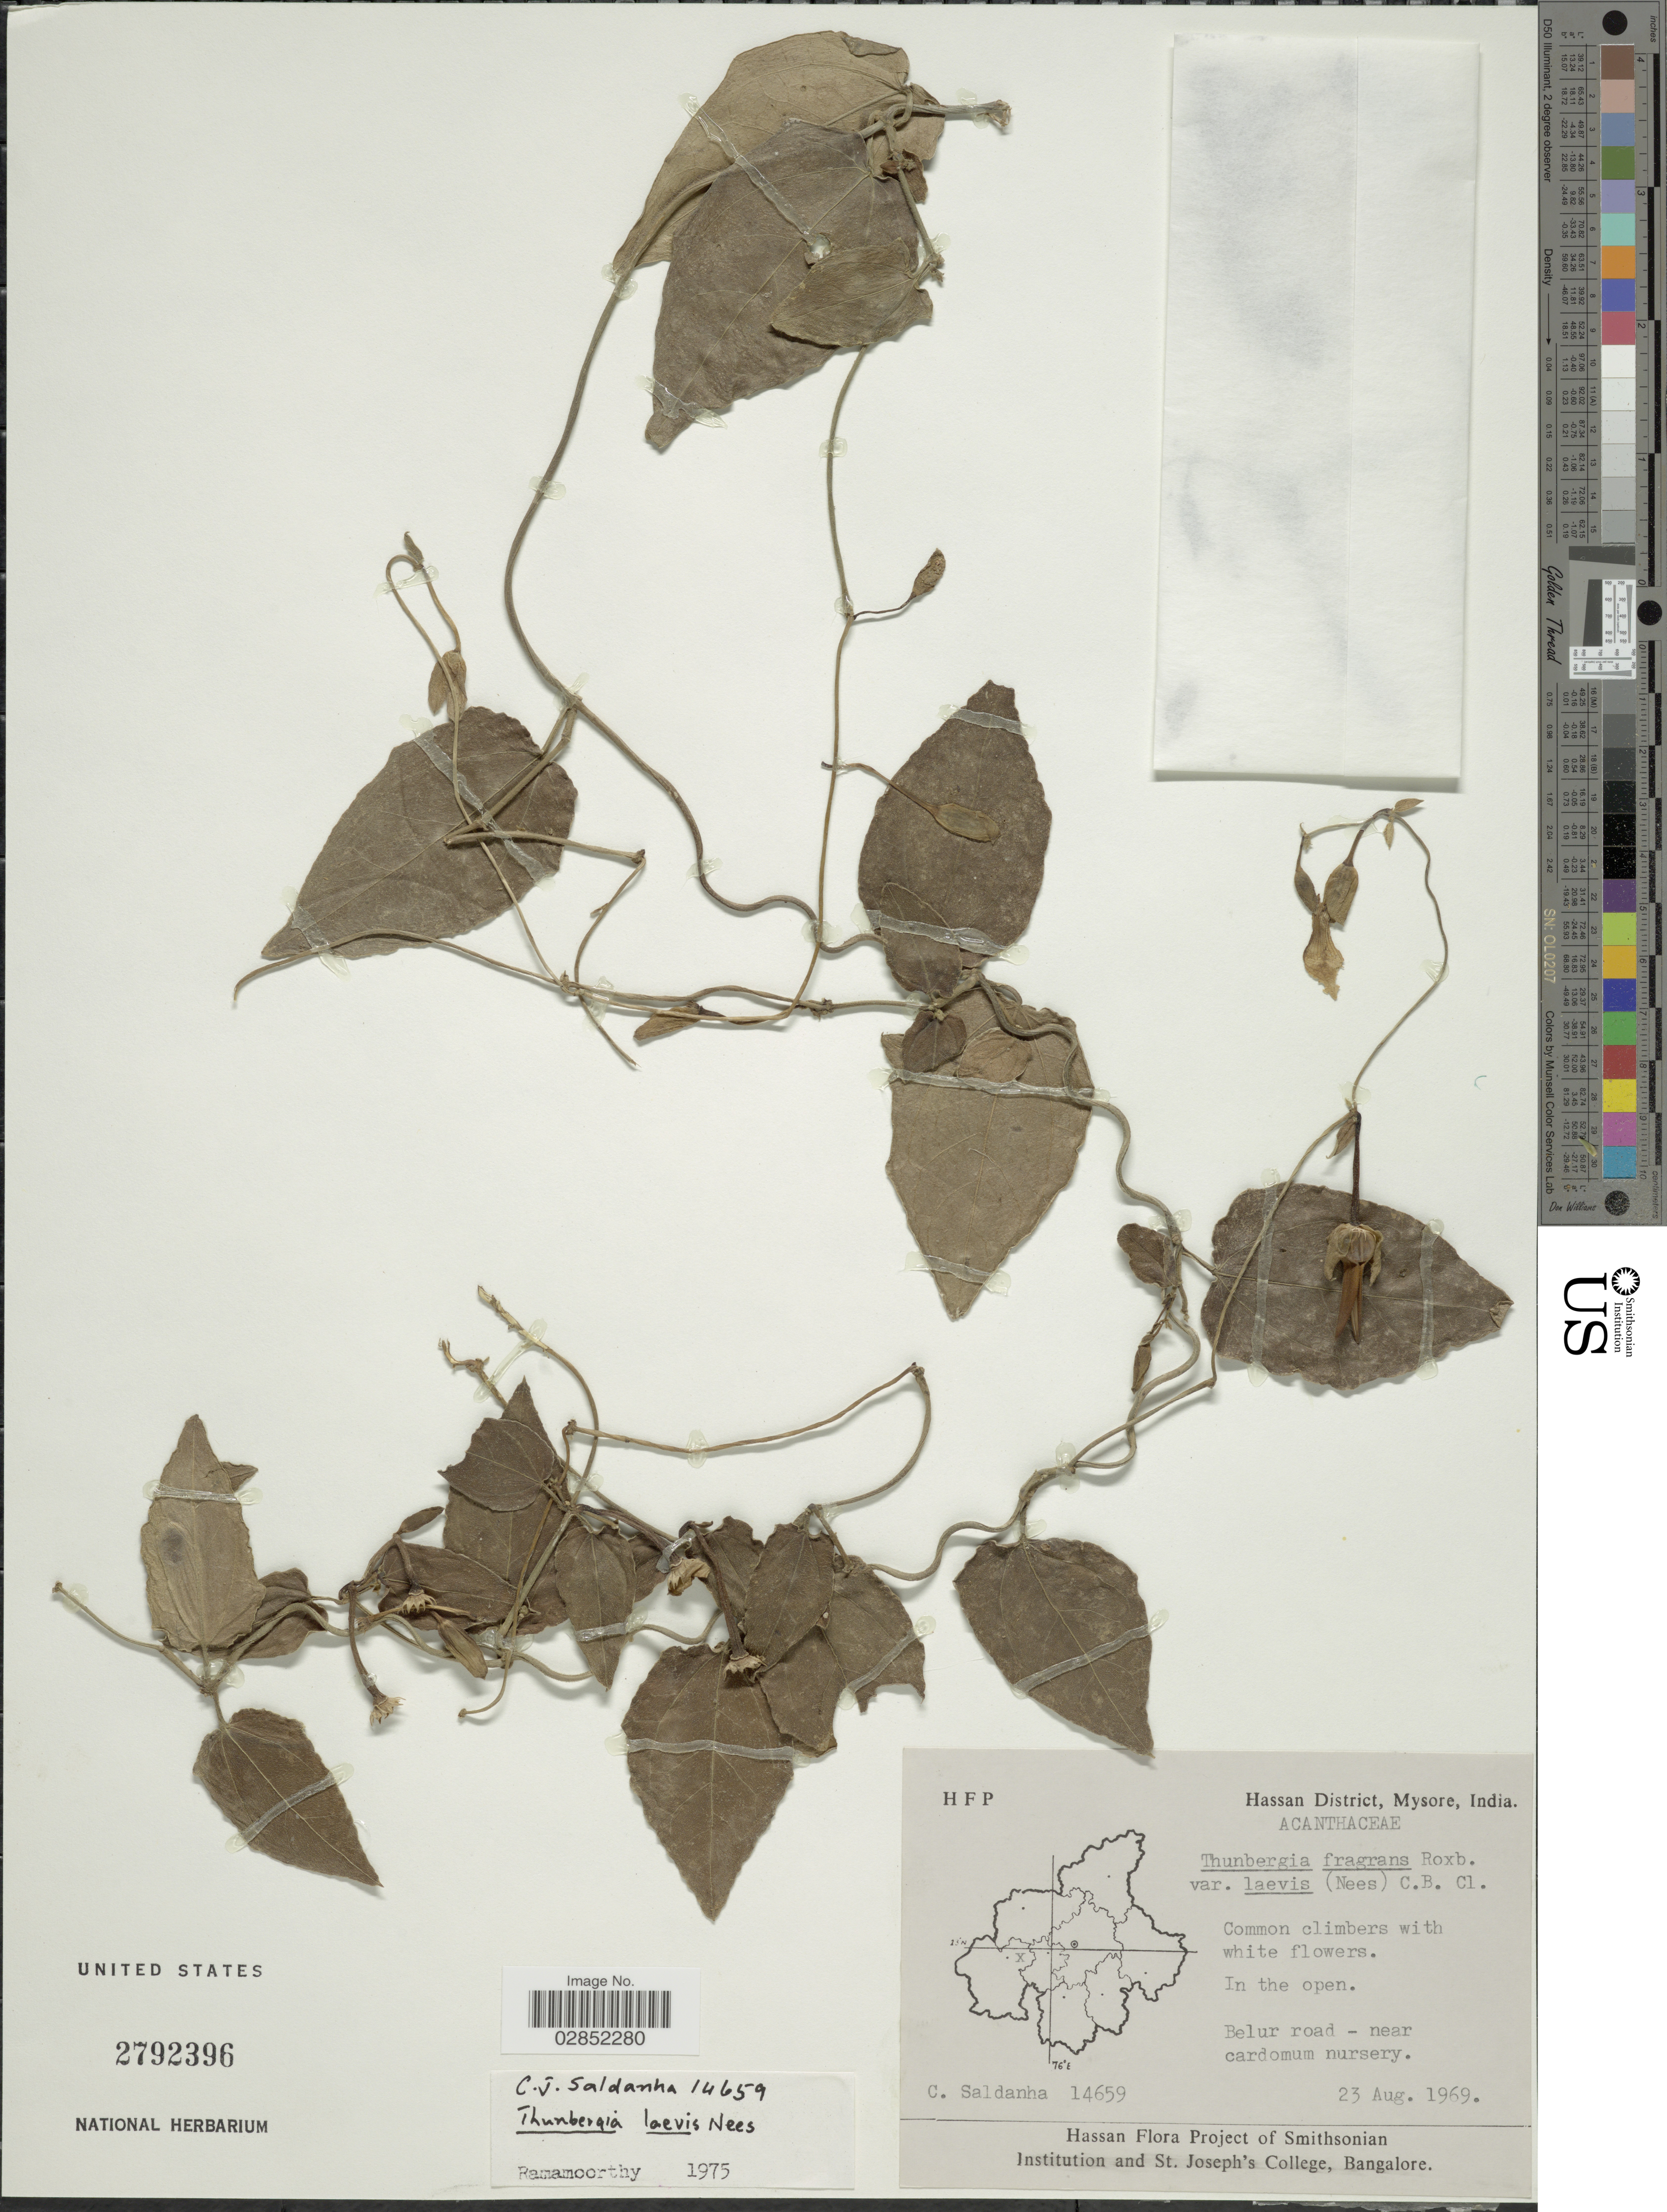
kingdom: Plantae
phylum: Tracheophyta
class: Magnoliopsida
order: Lamiales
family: Acanthaceae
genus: Thunbergia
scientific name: Thunbergia laevis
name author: Nees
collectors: C. Saldanha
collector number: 14659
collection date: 1969-08-23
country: India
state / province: Karnataka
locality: Hassan District, Mysore. Belur road - near cardomum nursery.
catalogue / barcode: US 2792396